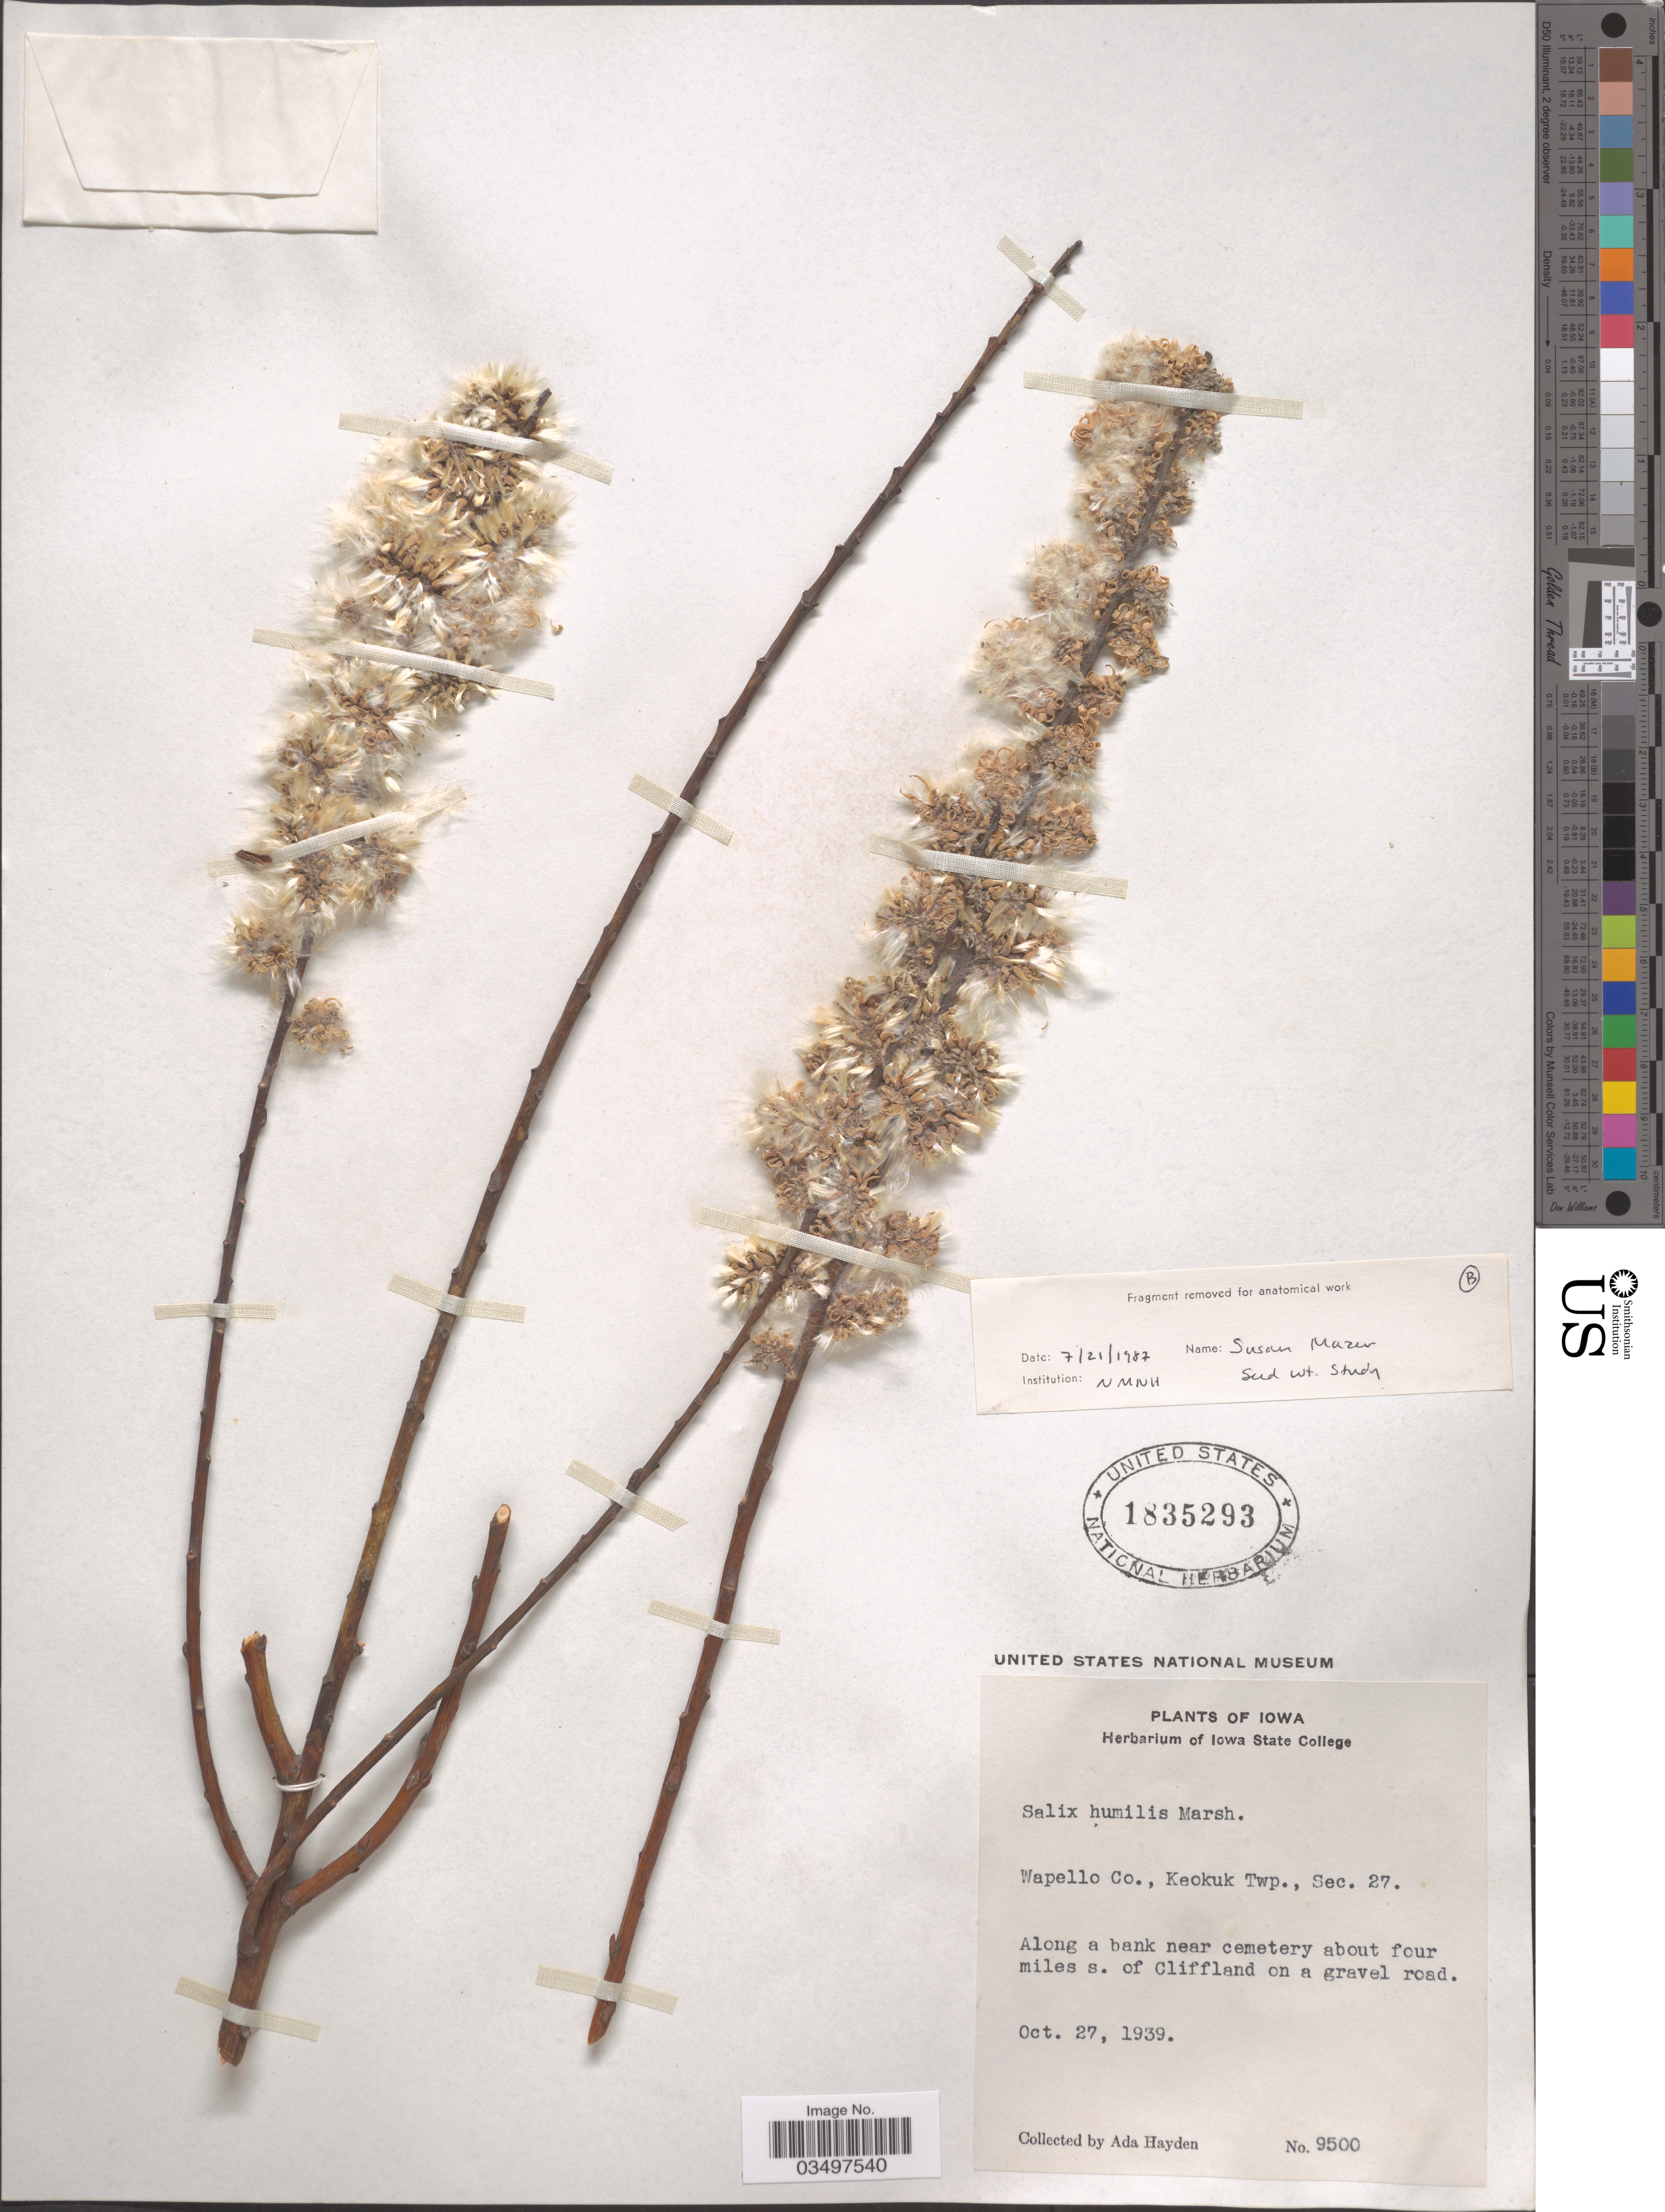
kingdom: Plantae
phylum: Tracheophyta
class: Magnoliopsida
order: Malpighiales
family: Salicaceae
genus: Salix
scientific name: Salix humilis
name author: Marshall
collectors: Ada Hayden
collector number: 9500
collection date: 1939-10-27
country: United States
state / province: Iowa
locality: Wapello Co., Keokuk Twp., Sec. 27. Along a bank near cemetery about four miles s. of Cliffland on a gravel road.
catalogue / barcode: US 1835293